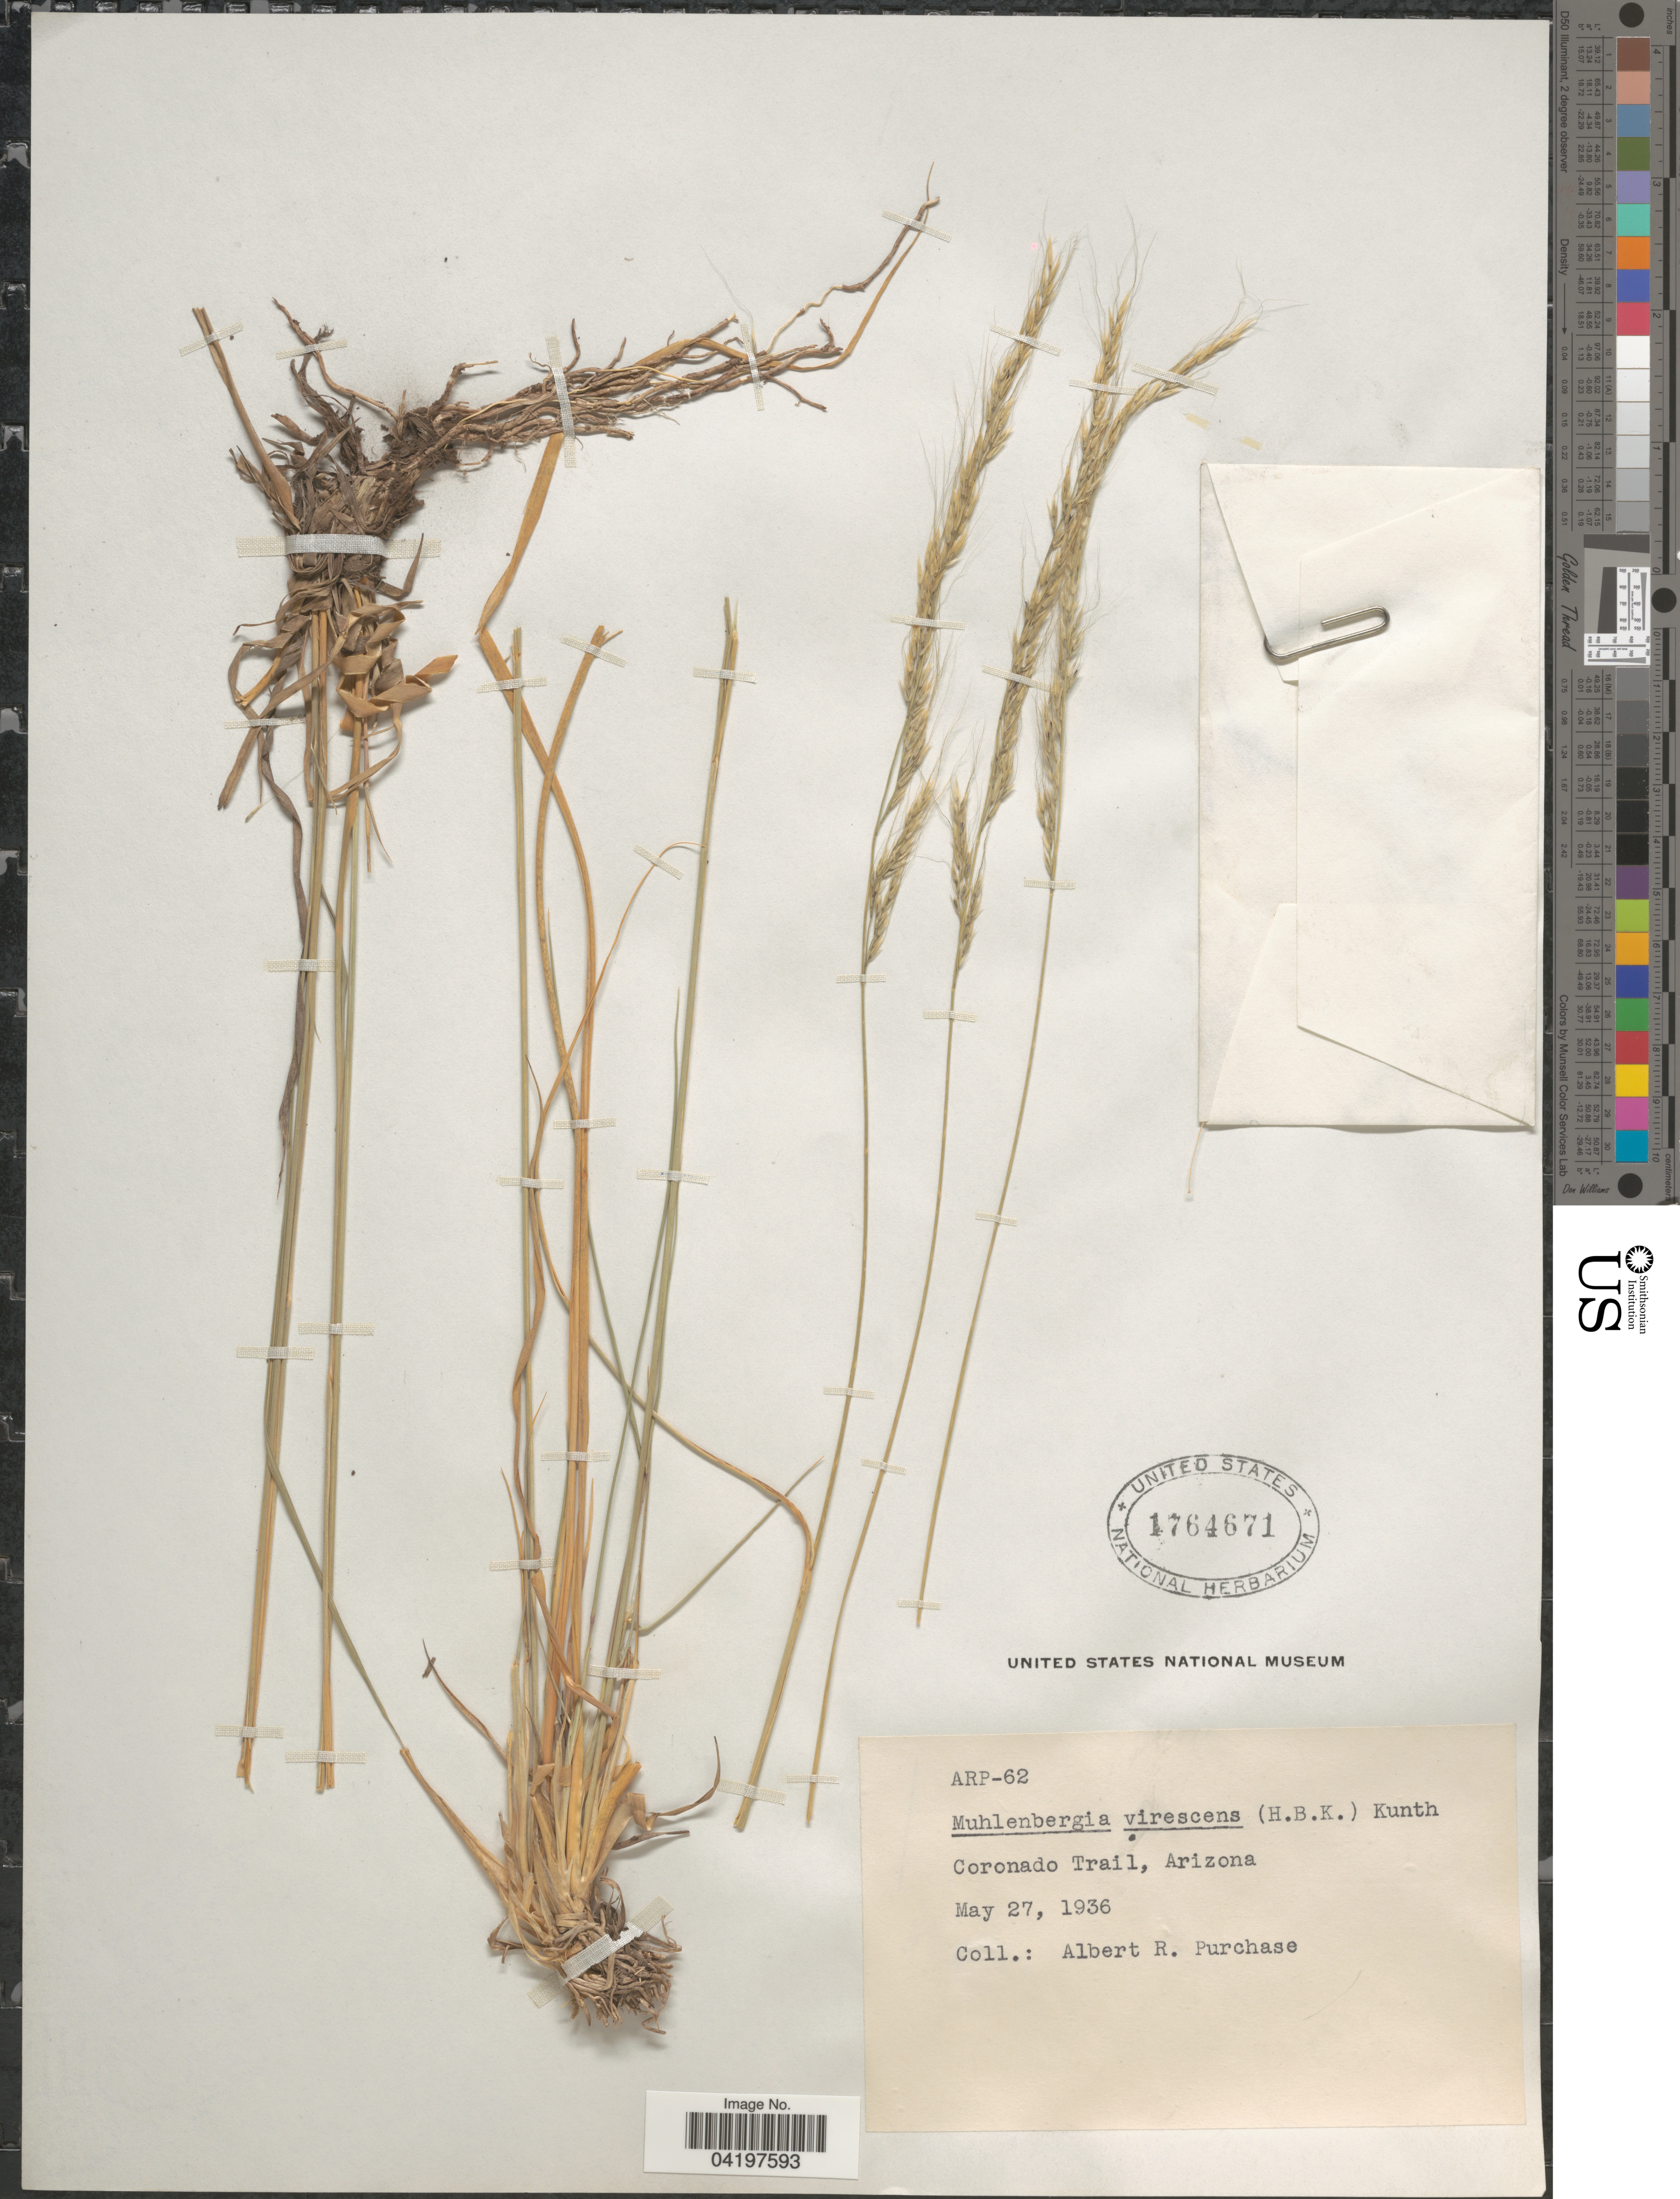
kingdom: Plantae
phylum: Tracheophyta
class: Liliopsida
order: Poales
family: Poaceae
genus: Muhlenbergia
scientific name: Muhlenbergia straminea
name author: Hitchc.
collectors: A. Purchase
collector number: ARP-62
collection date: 1936-05-27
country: United States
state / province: Arizona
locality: Coronado Trail.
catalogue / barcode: US 1764671